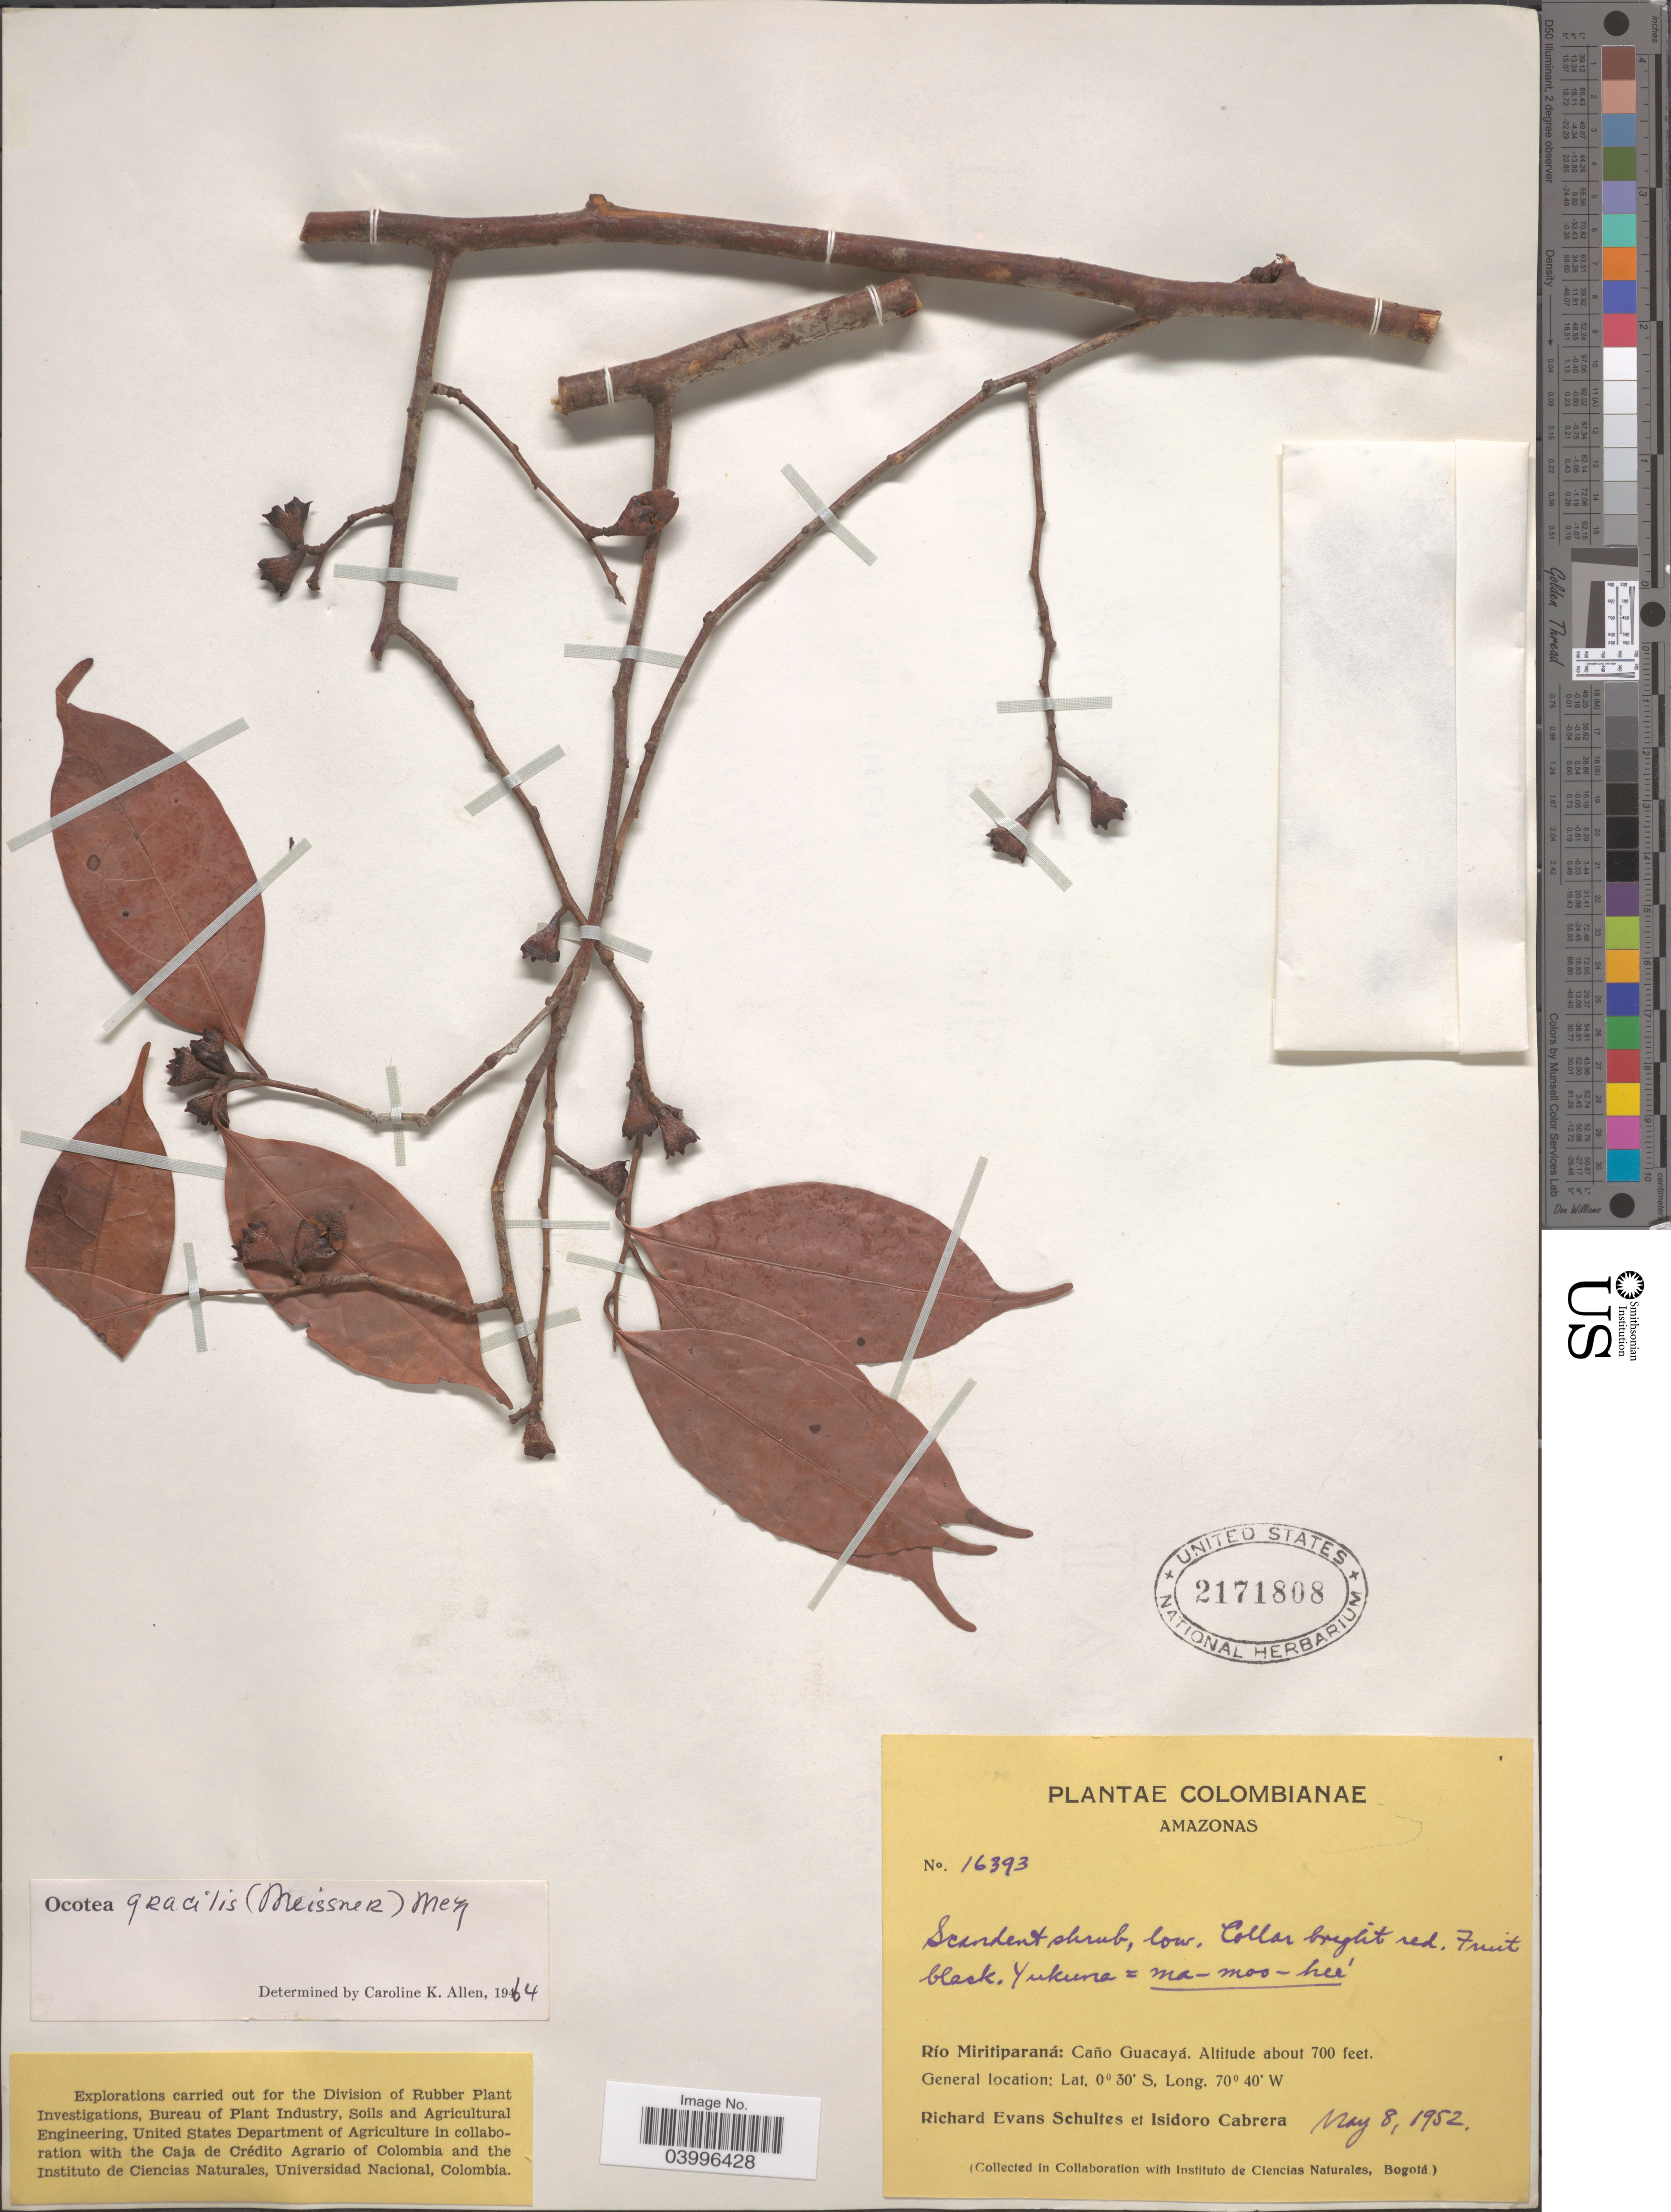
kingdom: Plantae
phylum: Tracheophyta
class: Magnoliopsida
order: Laurales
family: Lauraceae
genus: Ocotea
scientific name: Ocotea gracilis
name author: (Meisn.) Mez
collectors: R. E. Schultes & I. Cabrera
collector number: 16393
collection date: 1952-05-08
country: Colombia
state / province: Amazônas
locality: Río Miritiparaná: Caño Guacayá.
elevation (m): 213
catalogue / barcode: US 2171808